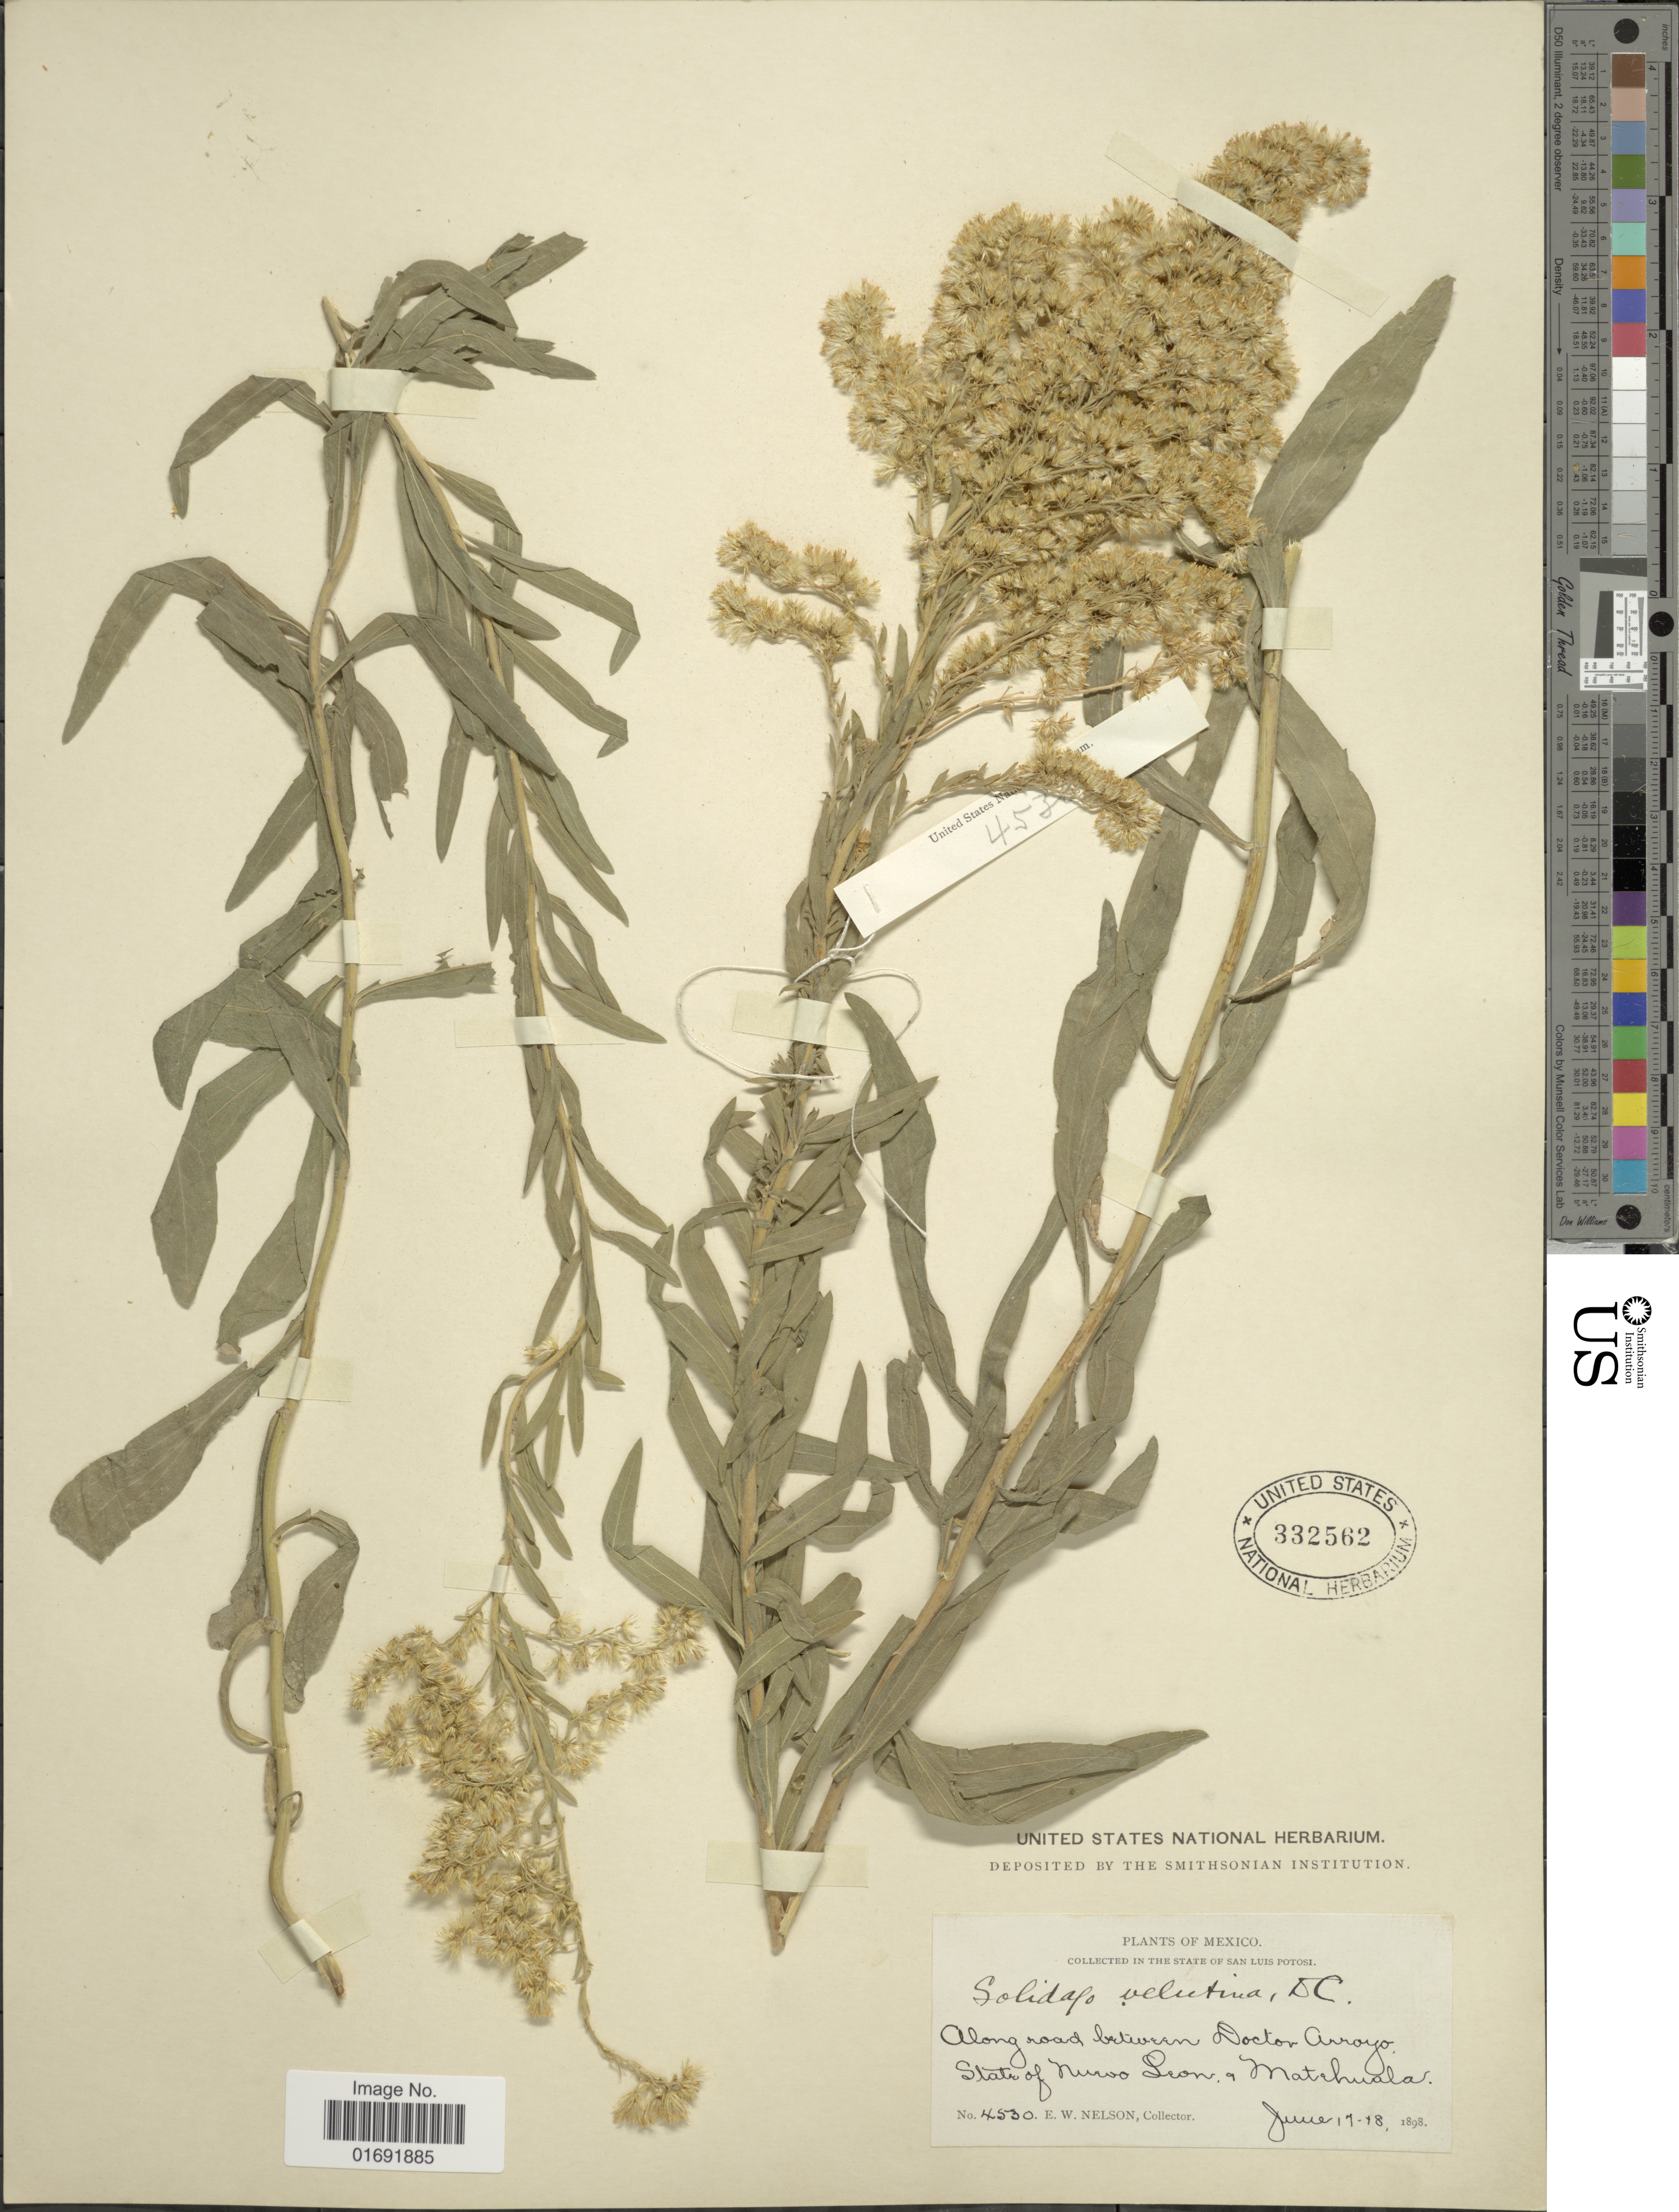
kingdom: Plantae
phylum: Tracheophyta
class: Magnoliopsida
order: Asterales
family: Asteraceae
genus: Solidago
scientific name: Solidago velutina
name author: DC.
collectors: E. W. Nelson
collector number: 4530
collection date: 1898-06-17/1898-06-18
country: Mexico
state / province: San Luis Potosí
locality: Along road between Doctor Arroyo State of Nuevo Leon & Matehuala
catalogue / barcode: US 332562